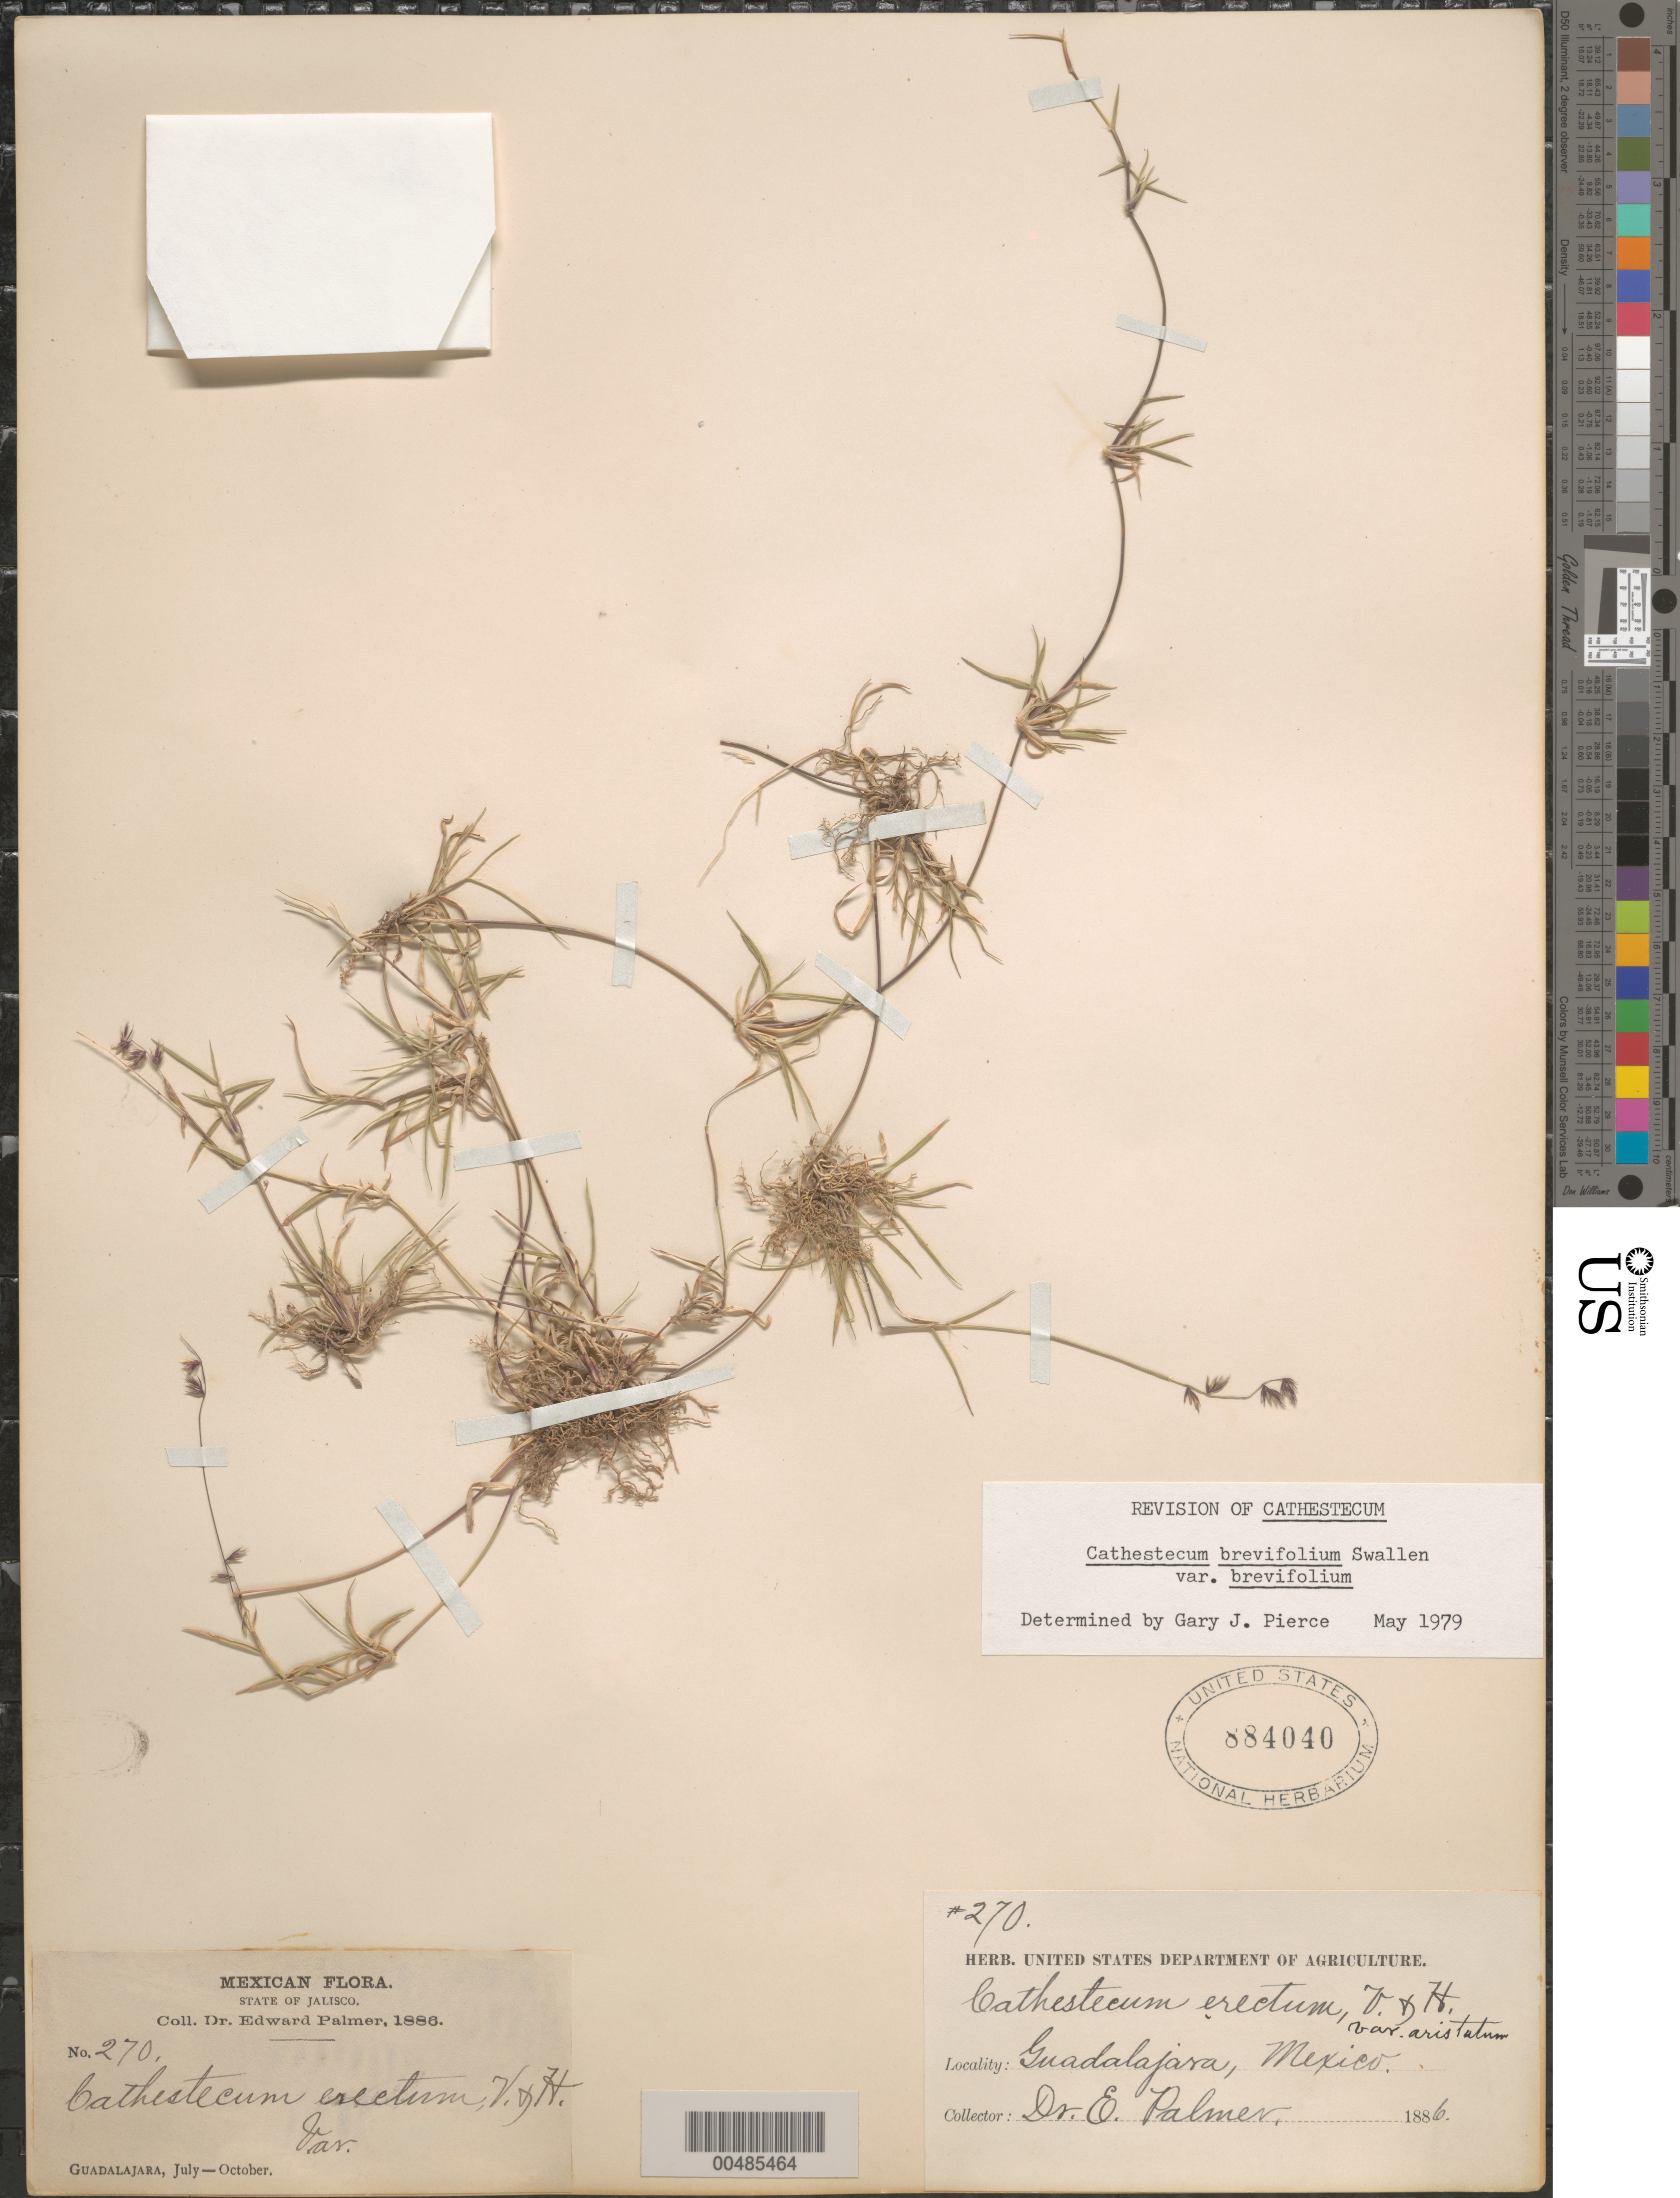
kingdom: Plantae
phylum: Tracheophyta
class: Liliopsida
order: Poales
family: Poaceae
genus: Cathestecum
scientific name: Cathestecum brevifolium var. brevifolium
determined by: Pierce, G. J.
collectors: E. Palmer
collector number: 270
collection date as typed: Jul 1886 to Oct 1886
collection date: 1886-07/1886-10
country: Mexico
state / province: Jalisco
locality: Guadalajara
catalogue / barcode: US 884040